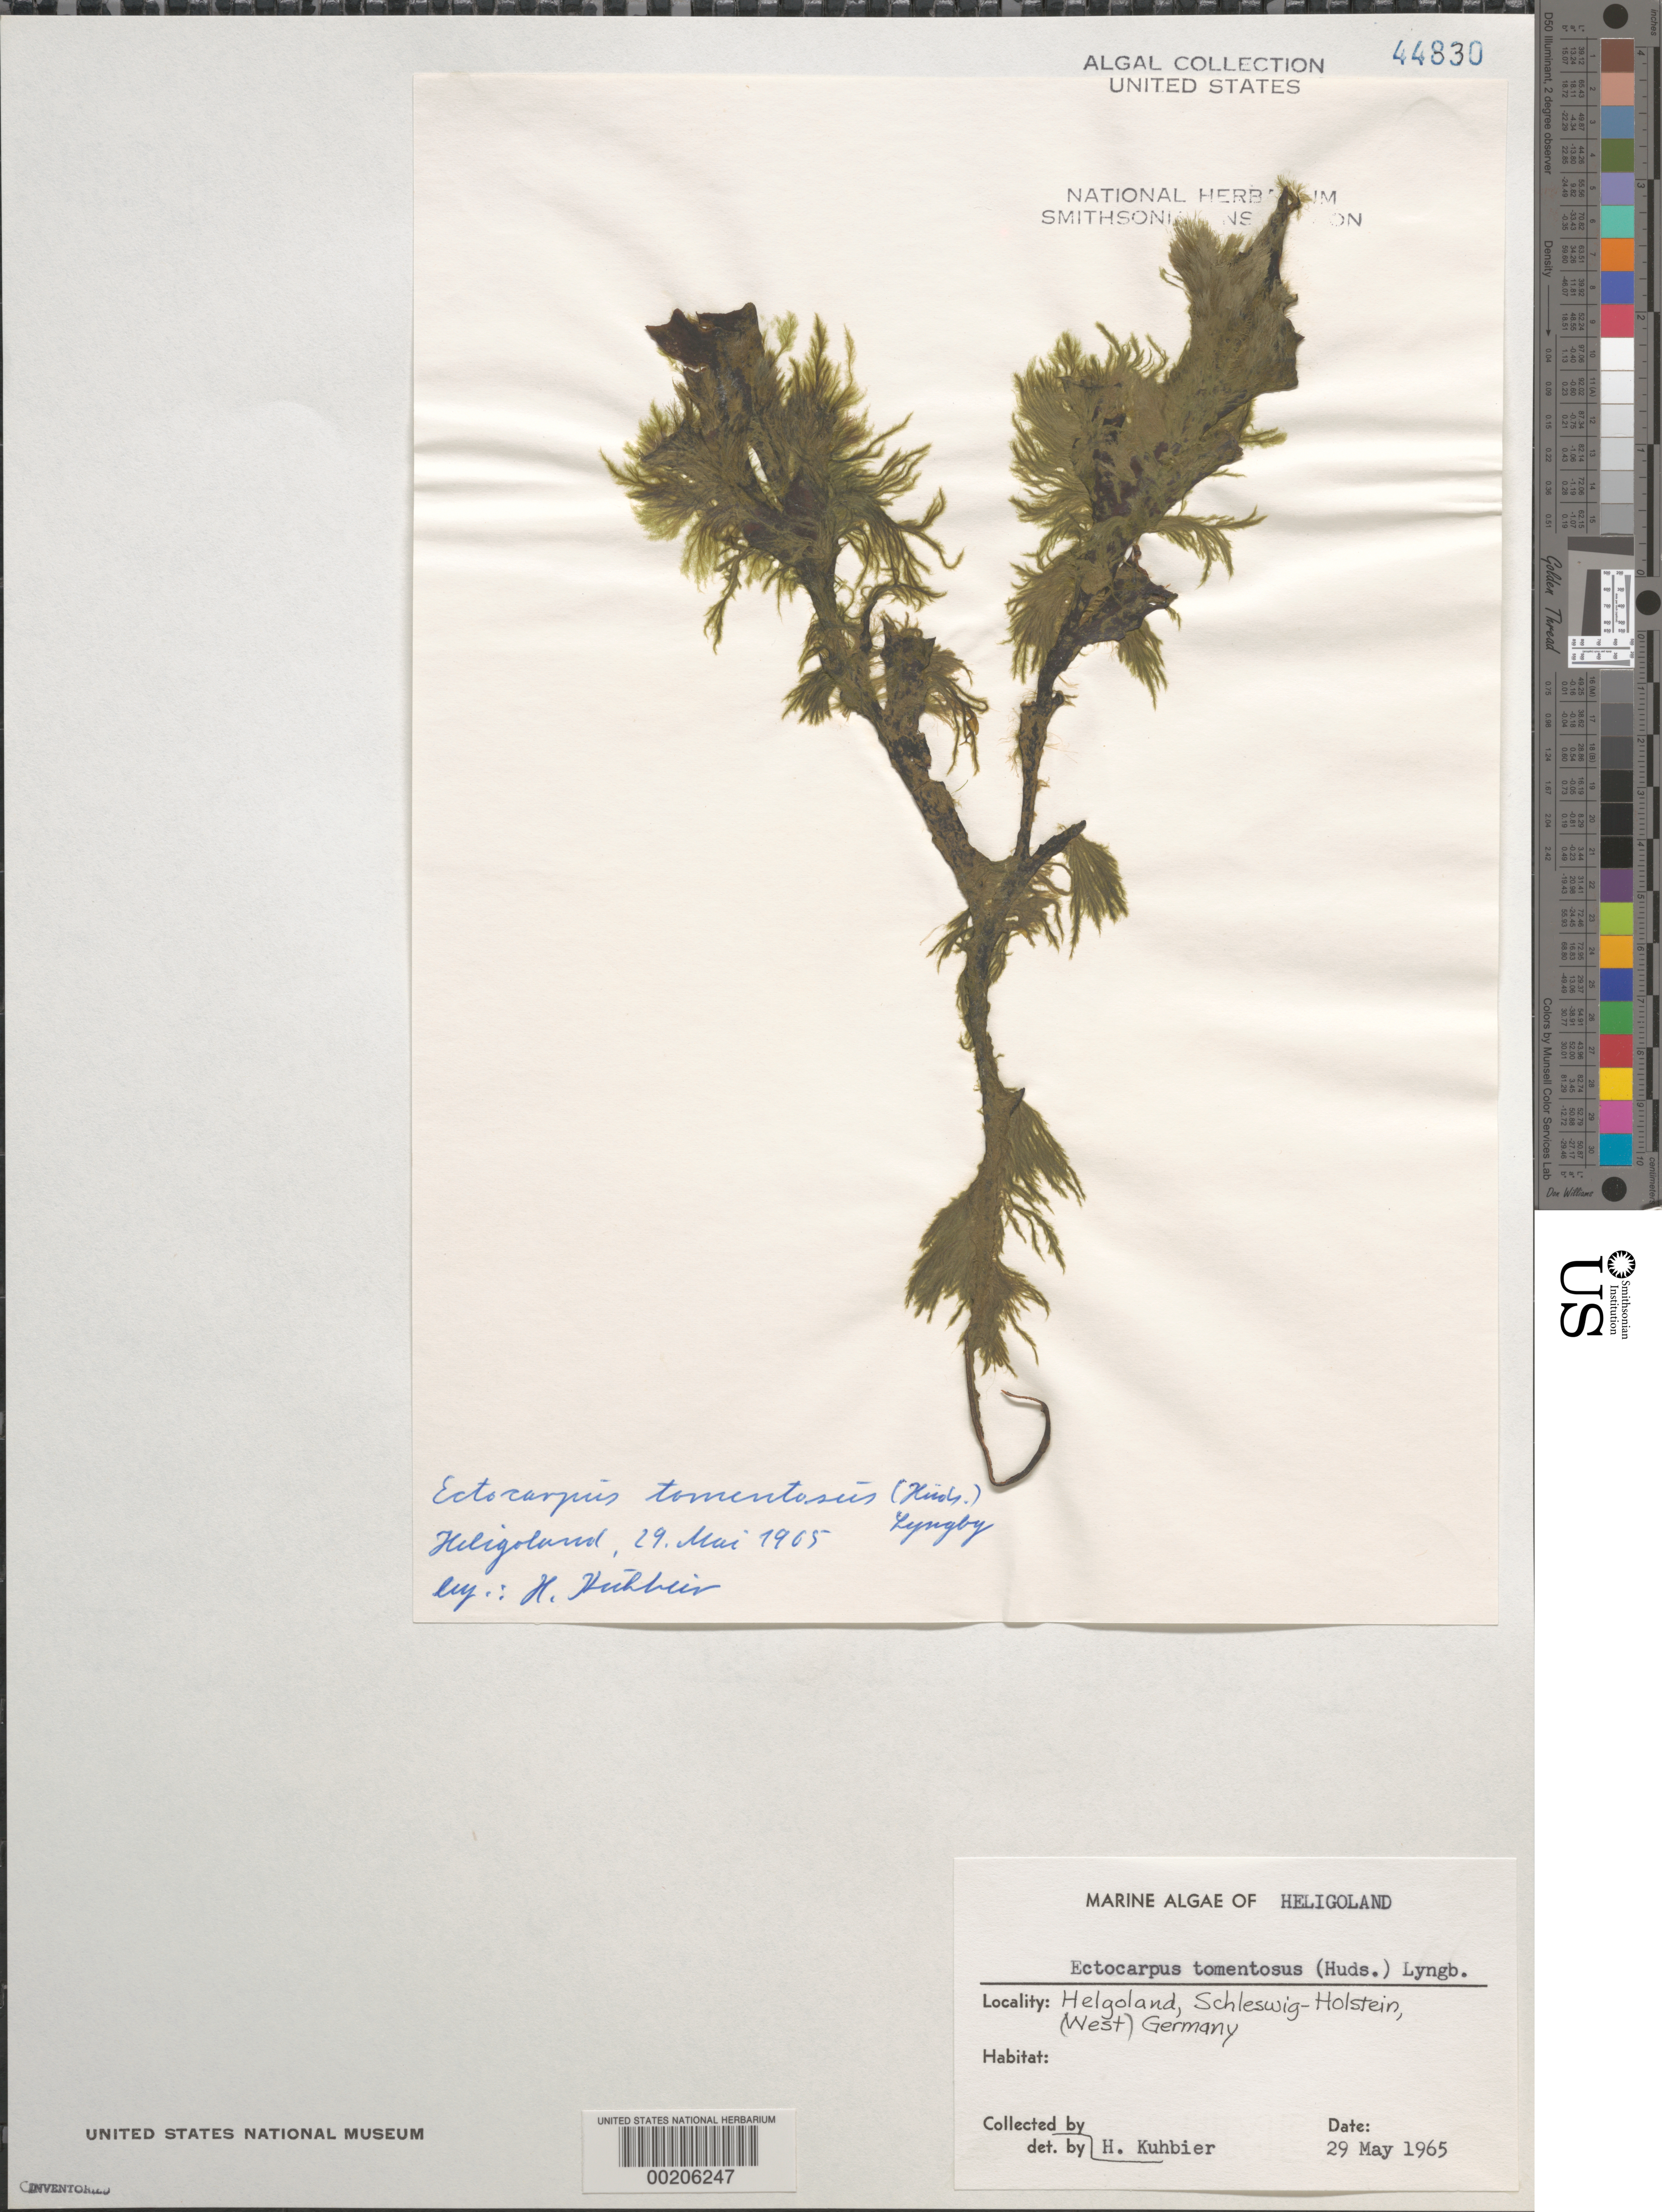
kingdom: Chromista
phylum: Ochrophyta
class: Phaeophyceae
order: Ectocarpales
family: Ectocarpaceae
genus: Spongonema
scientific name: Spongonema tomentosum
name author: (Huds.) Kütz.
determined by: Algae name updating Project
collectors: H. Kuhbier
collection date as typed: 29 May 1965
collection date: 1965-05-29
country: Germany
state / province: Schleswig-Holstein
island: Helgoland (Heligoland)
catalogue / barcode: US 44830